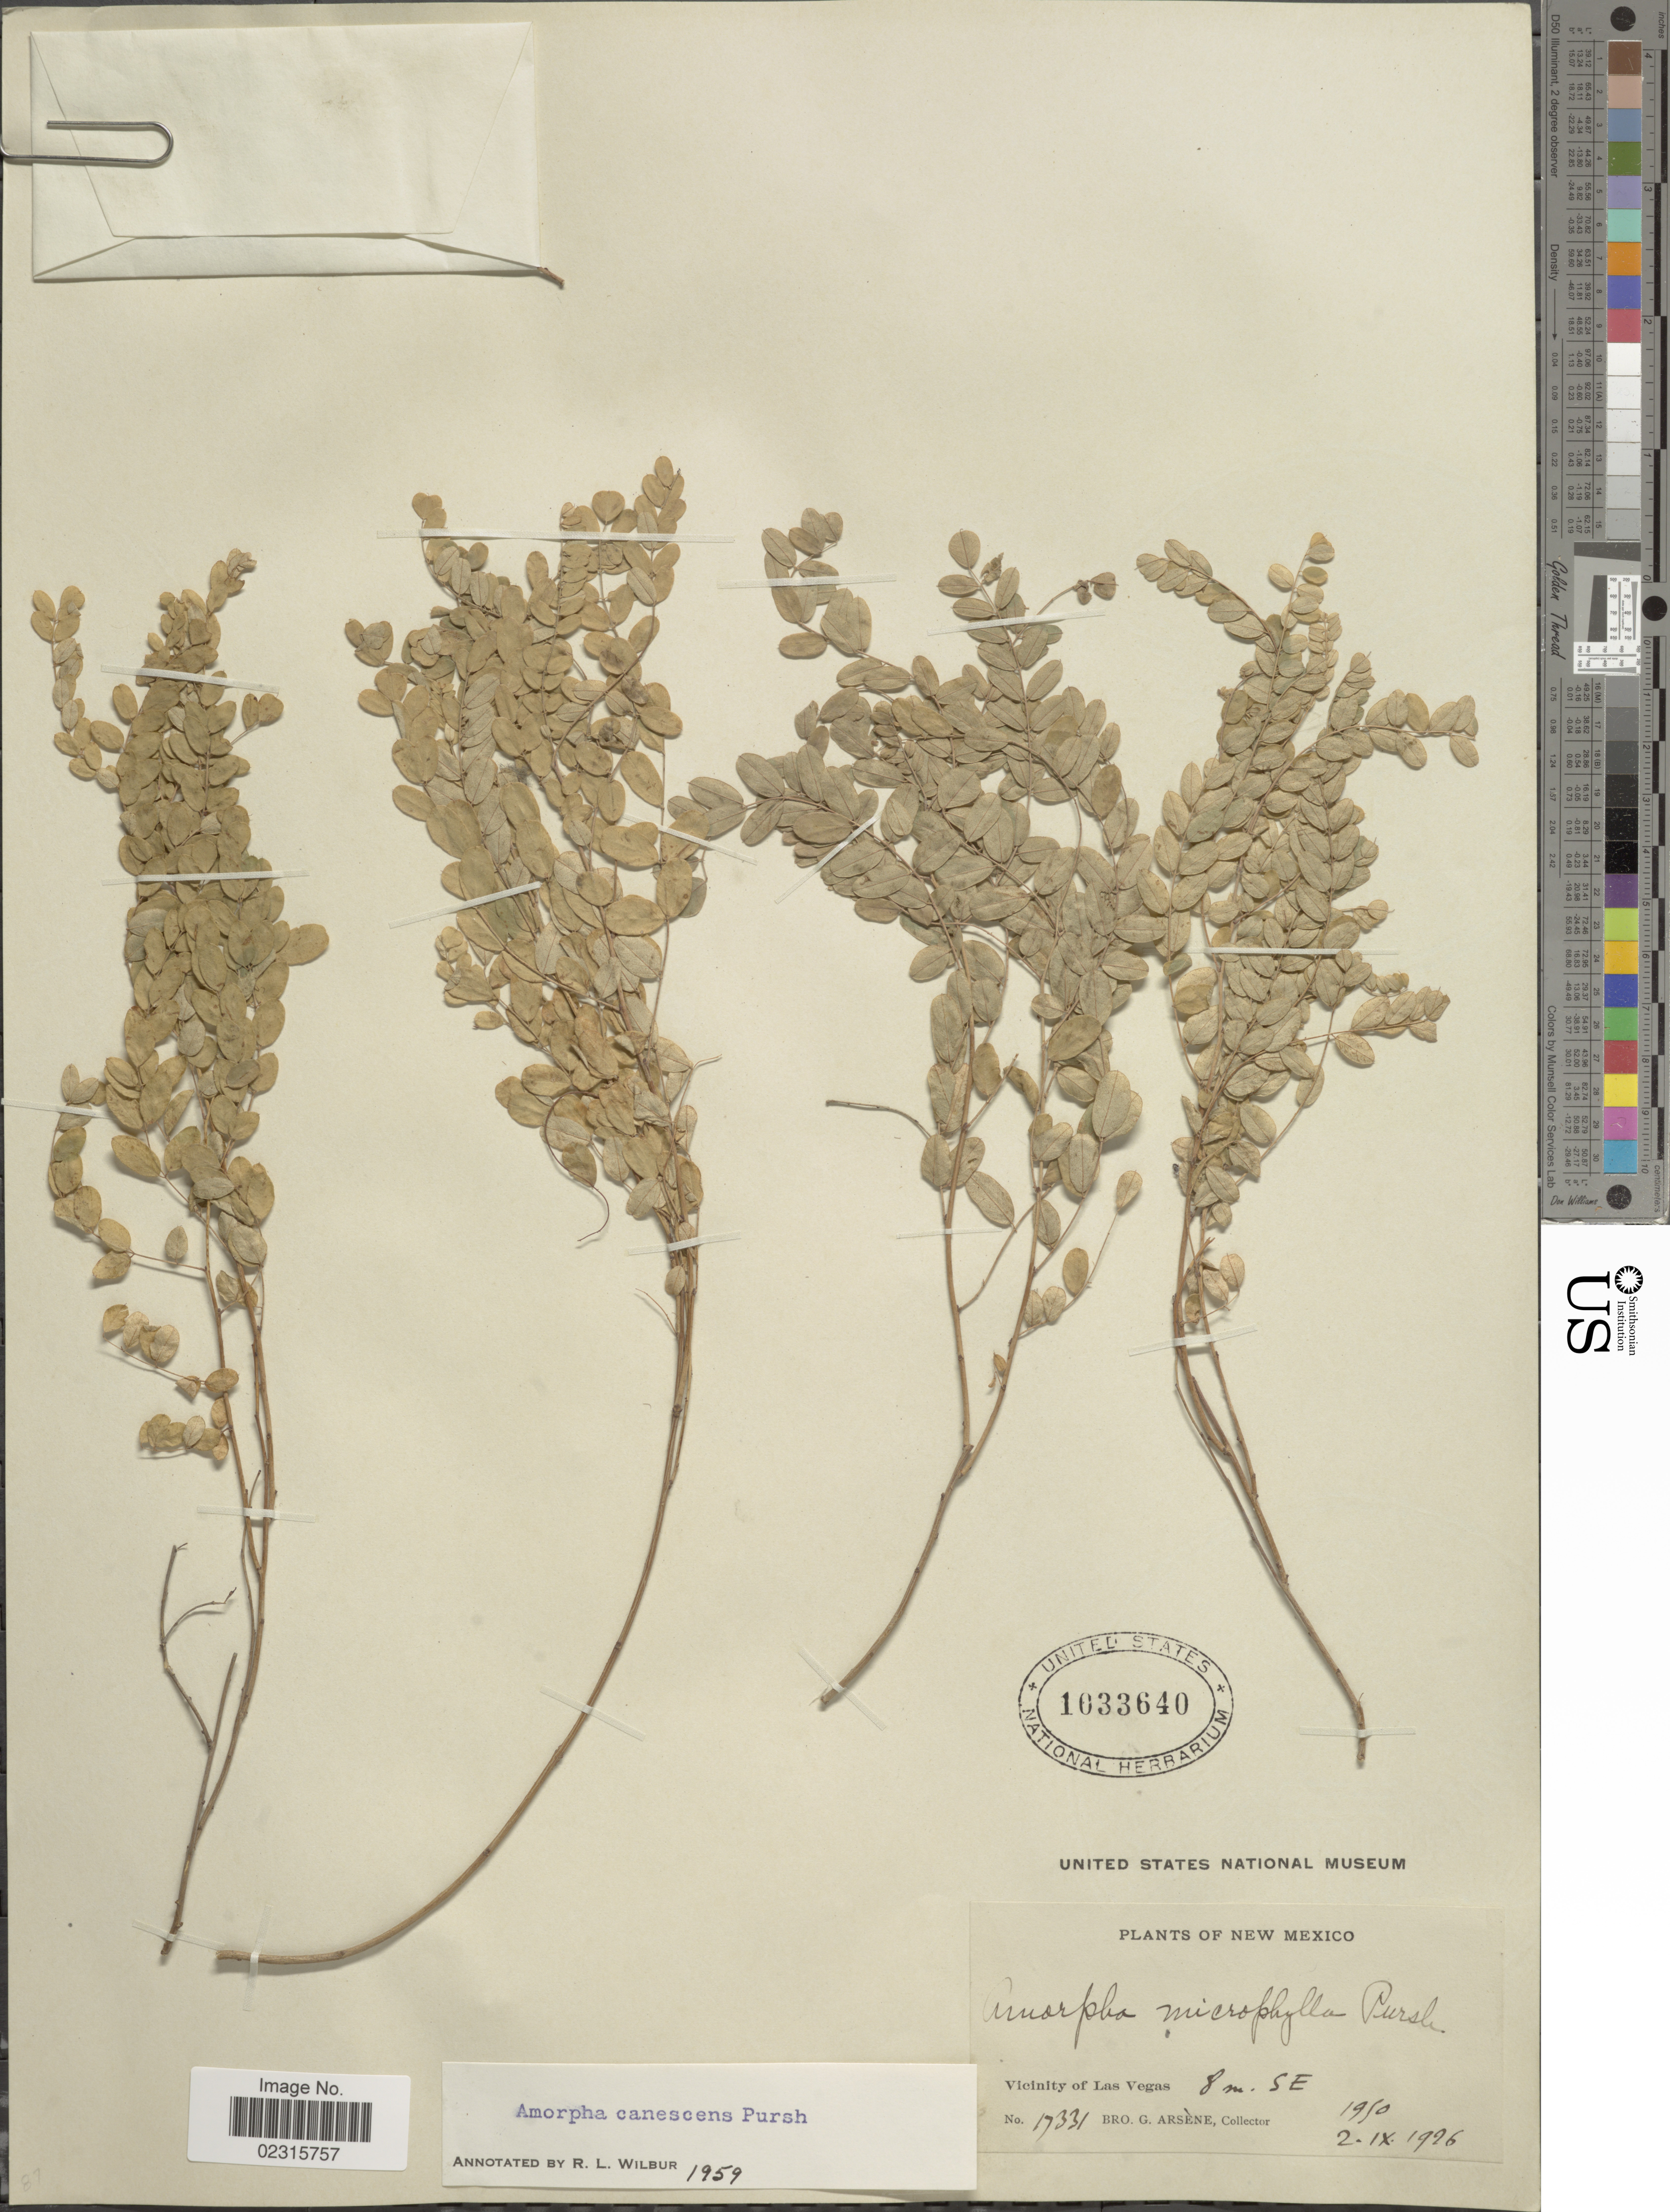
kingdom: Plantae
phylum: Tracheophyta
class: Magnoliopsida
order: Fabales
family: Fabaceae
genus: Amorpha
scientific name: Amorpha canescens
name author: Pursh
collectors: Bro. G. Arsène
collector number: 17331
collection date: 1926-09-02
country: United States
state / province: New Mexico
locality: Vicinity of Las Vegas, 8 m SE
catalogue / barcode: US 1033640